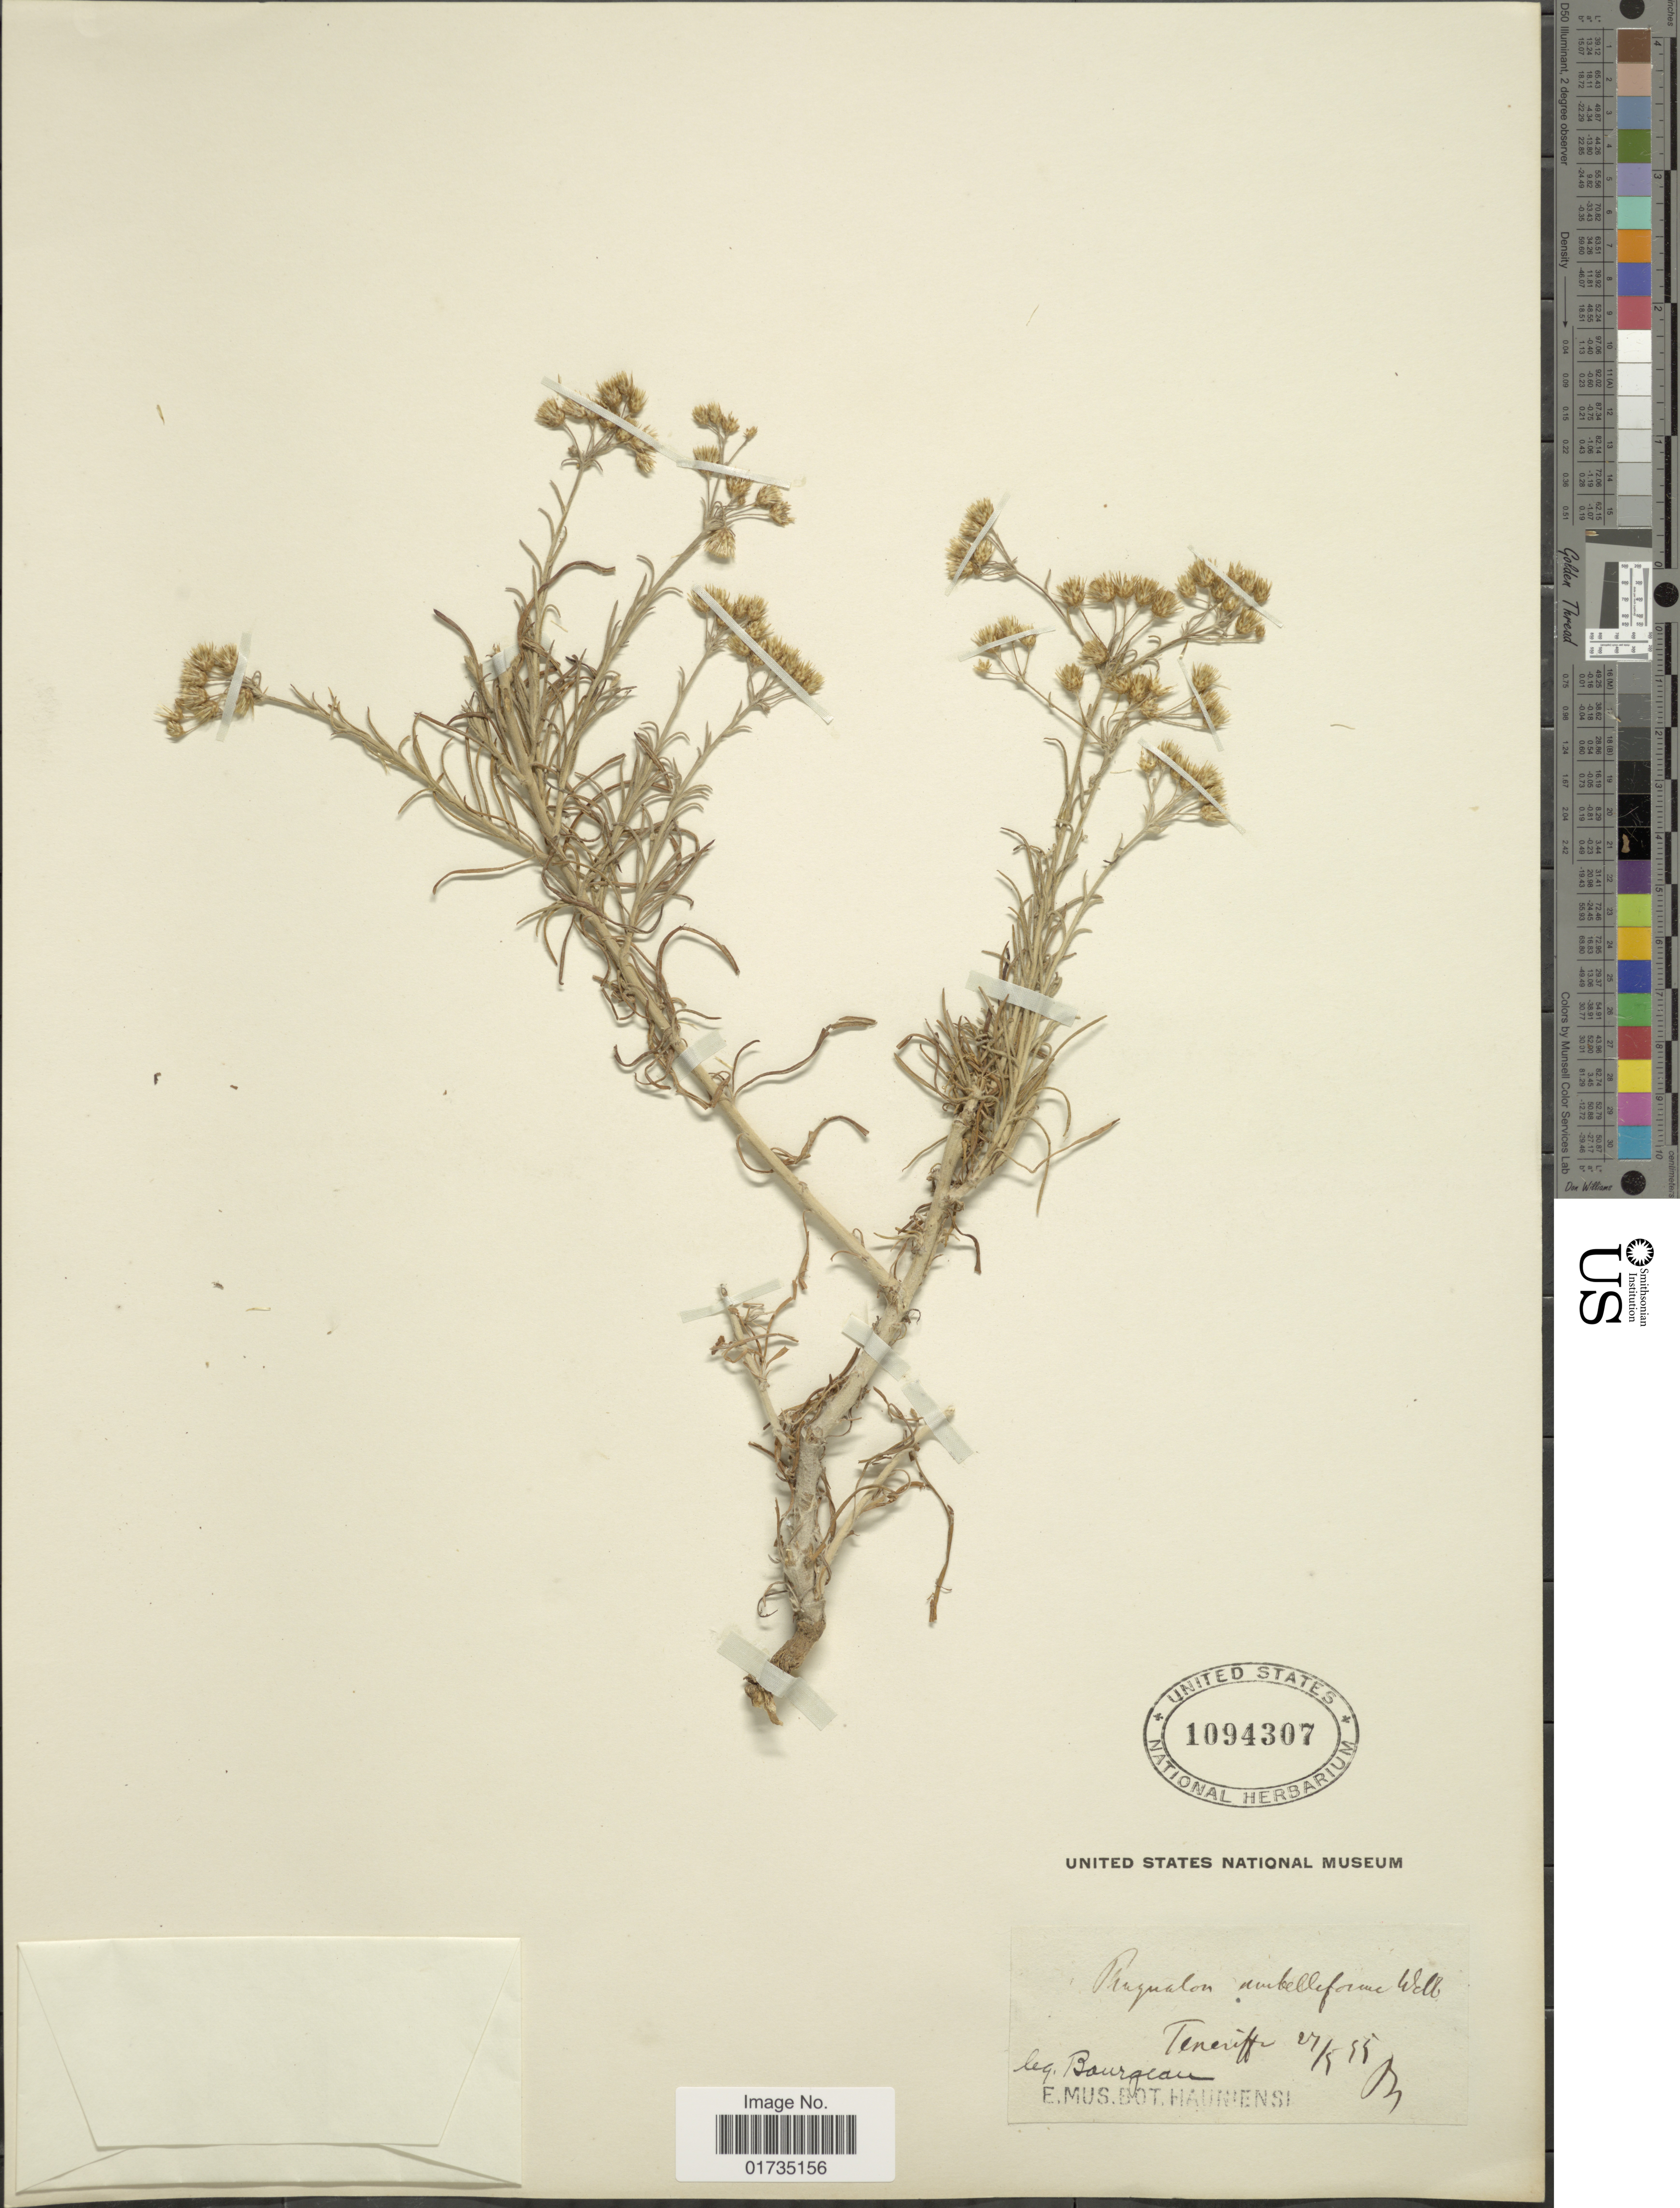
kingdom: Plantae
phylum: Tracheophyta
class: Magnoliopsida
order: Asterales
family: Asteraceae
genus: Phagnalon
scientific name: Phagnalon umbelliforme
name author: DC.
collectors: Bourgeau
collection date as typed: Transcribed d/m/y: 27/5/55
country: Spain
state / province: Canarias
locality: Teneriffe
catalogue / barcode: US 1094307